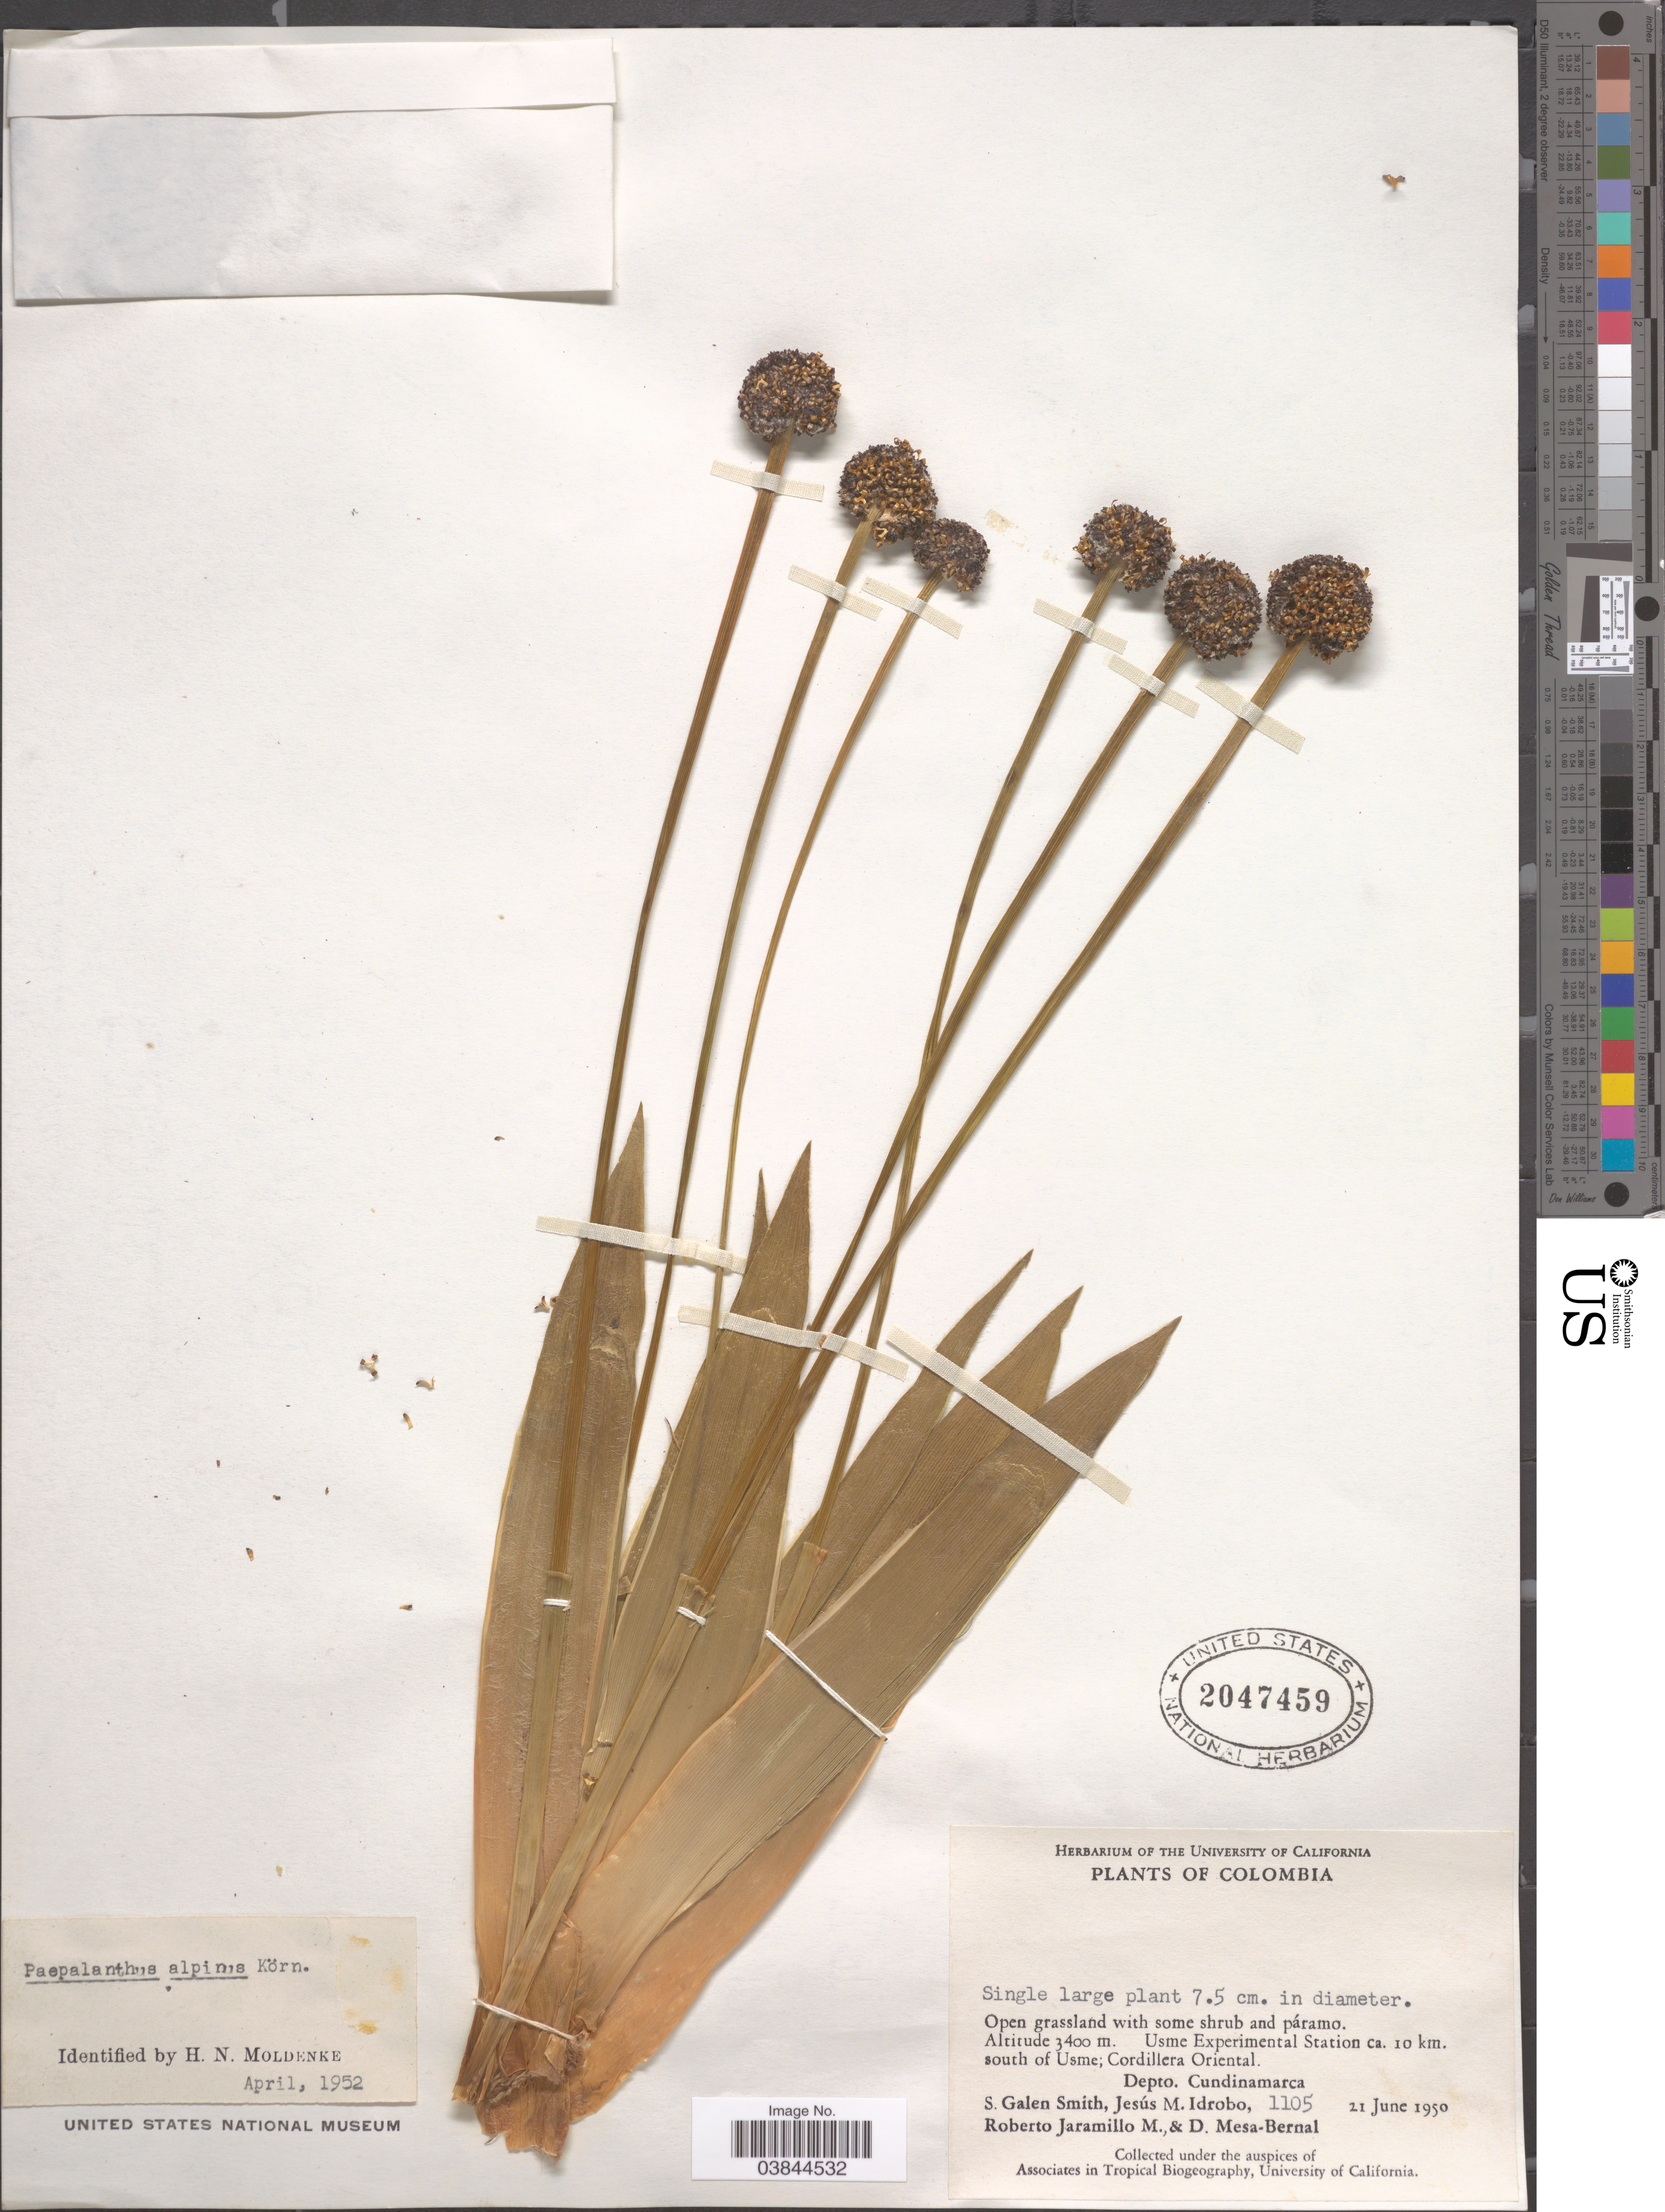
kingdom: Plantae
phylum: Tracheophyta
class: Liliopsida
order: Poales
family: Eriocaulaceae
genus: Paepalanthus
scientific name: Paepalanthus alpinus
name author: Körn.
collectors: S. G. Smith, J. M. Idrobo, R. Jaramillo M. & D. Mesa-Bernal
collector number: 1105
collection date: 1950-06-21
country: Colombia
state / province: Cundinamarca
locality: Usme Experimental Station ca. 10 km. south of Usme; Cordillera Oriental. Depto. Cundinamarca.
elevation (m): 3400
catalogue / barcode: US 2047459